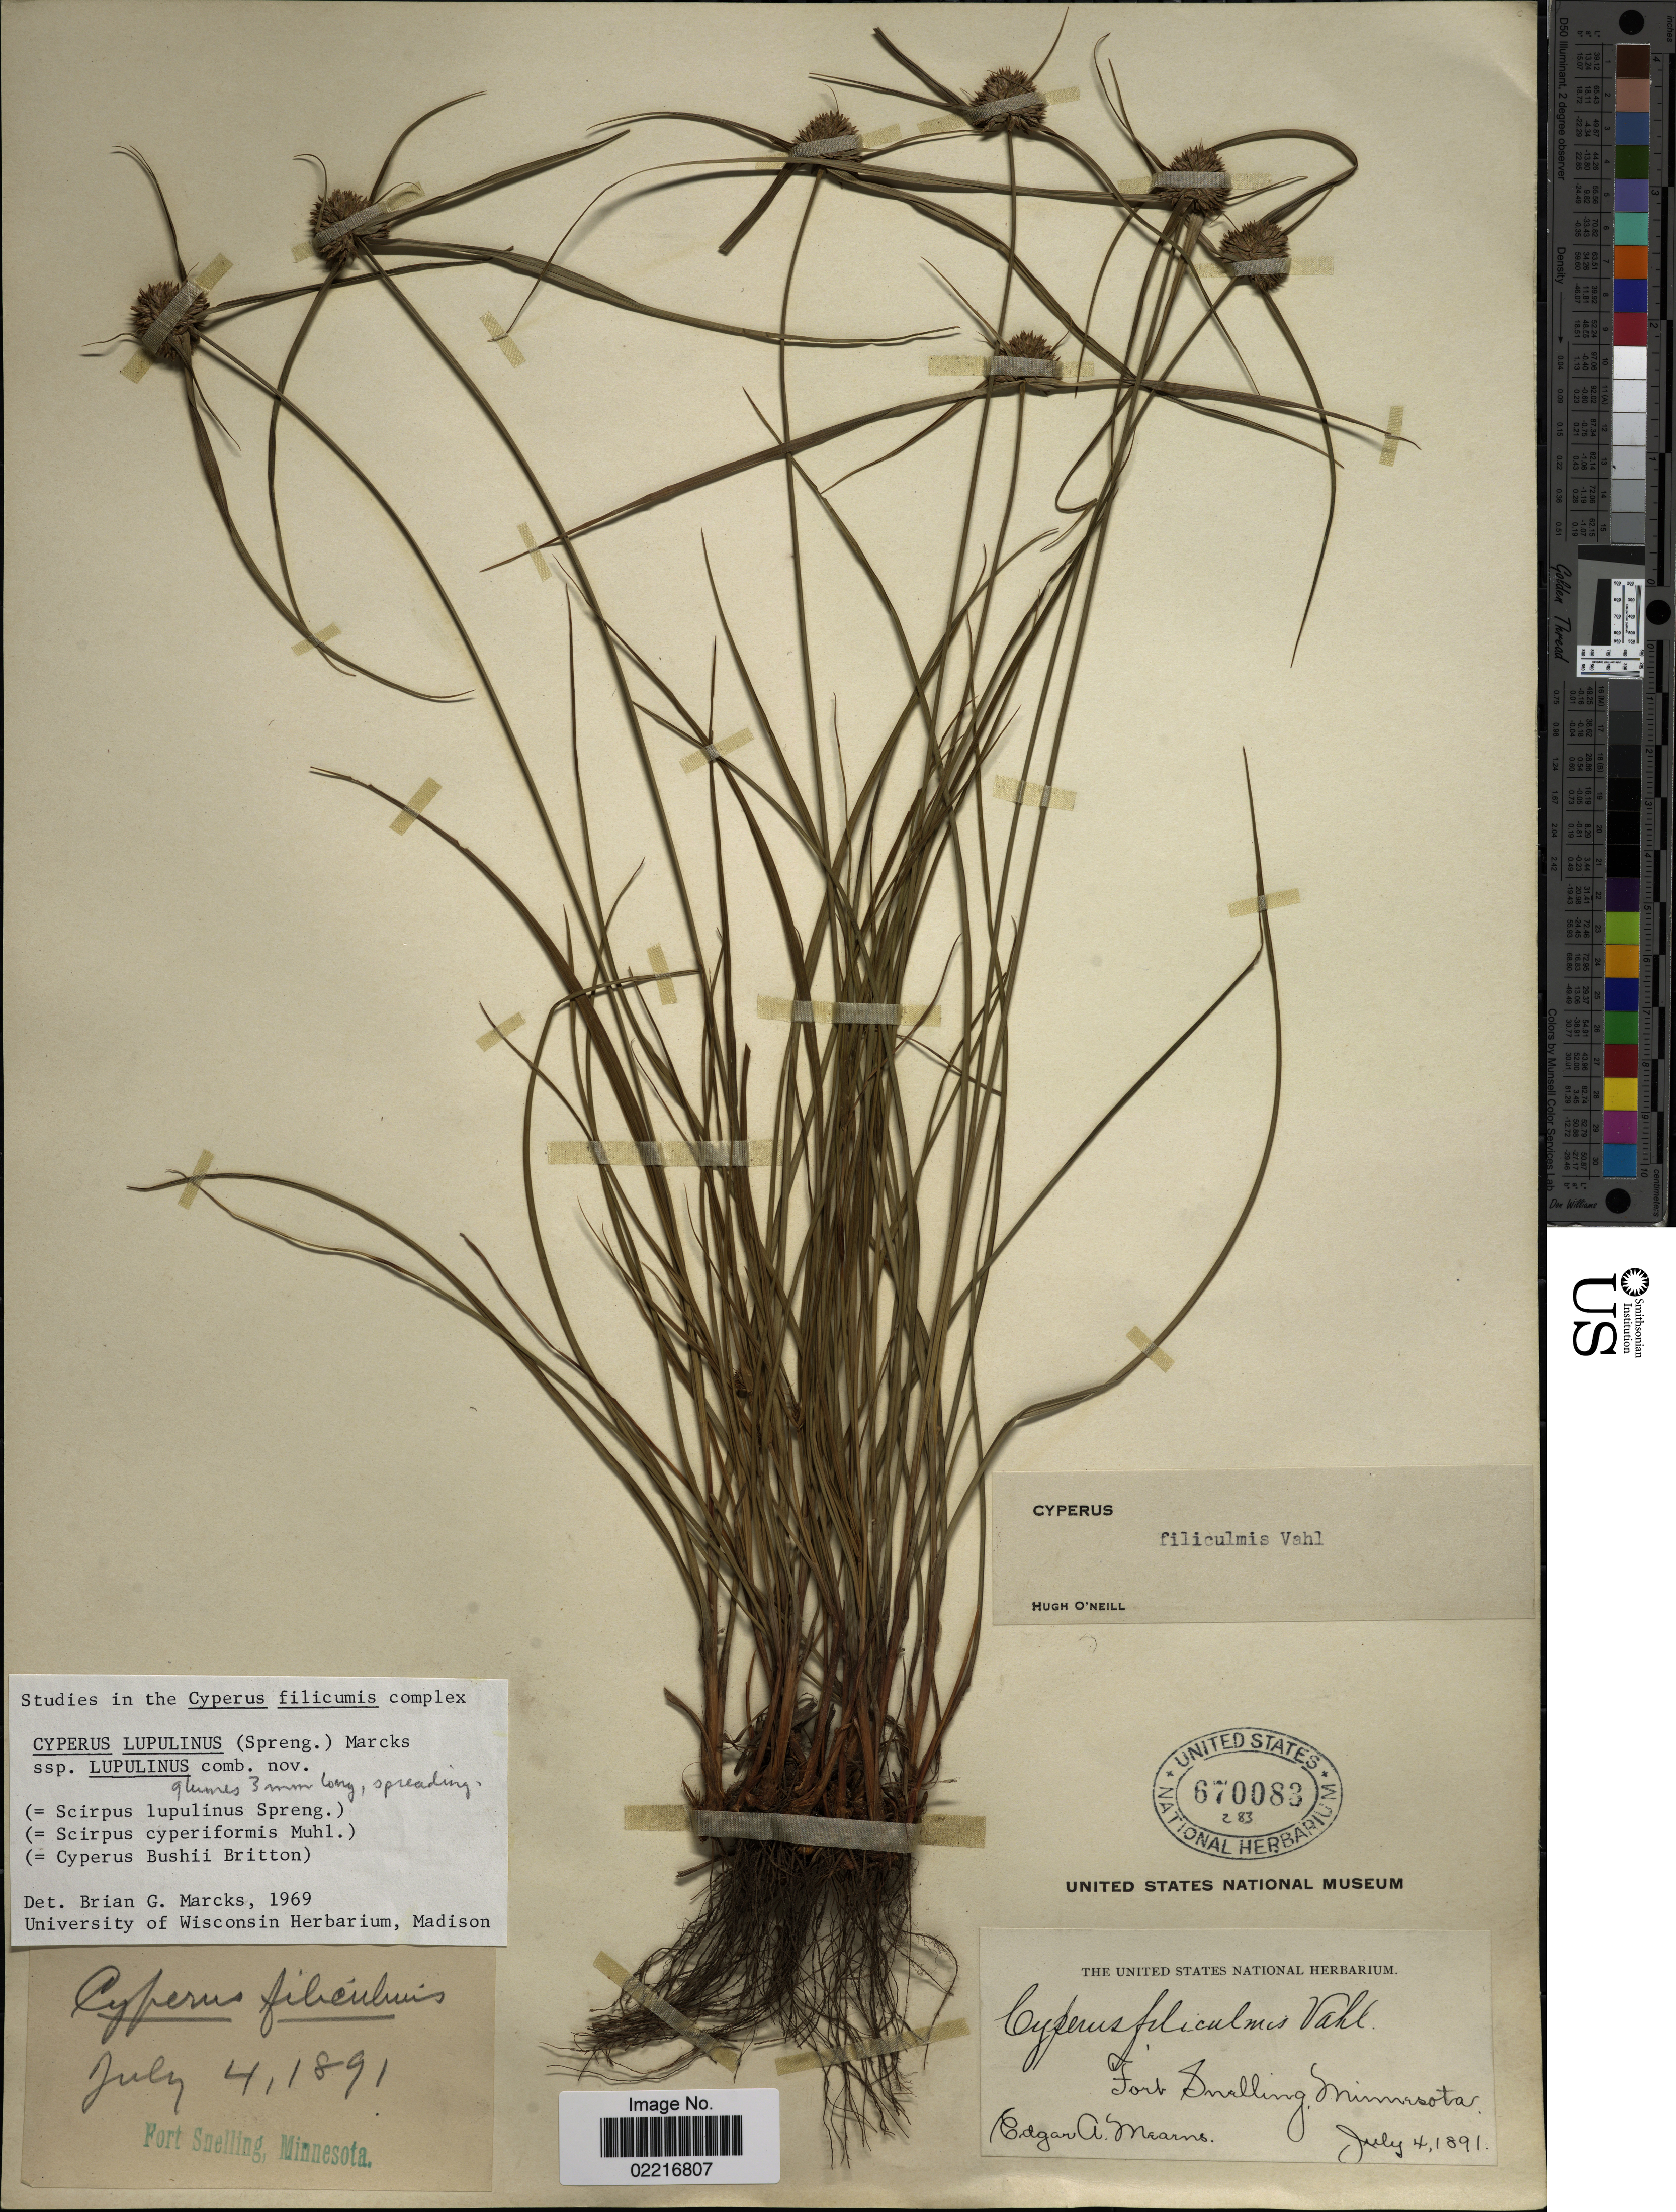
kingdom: Plantae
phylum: Tracheophyta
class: Liliopsida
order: Poales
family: Cyperaceae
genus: Cyperus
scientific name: Cyperus lupulinus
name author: (Spreng.) Marcks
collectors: E. A. Mearns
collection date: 1891-07-04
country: United States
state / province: Minnesota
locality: Fort Snelling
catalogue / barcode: US 670083